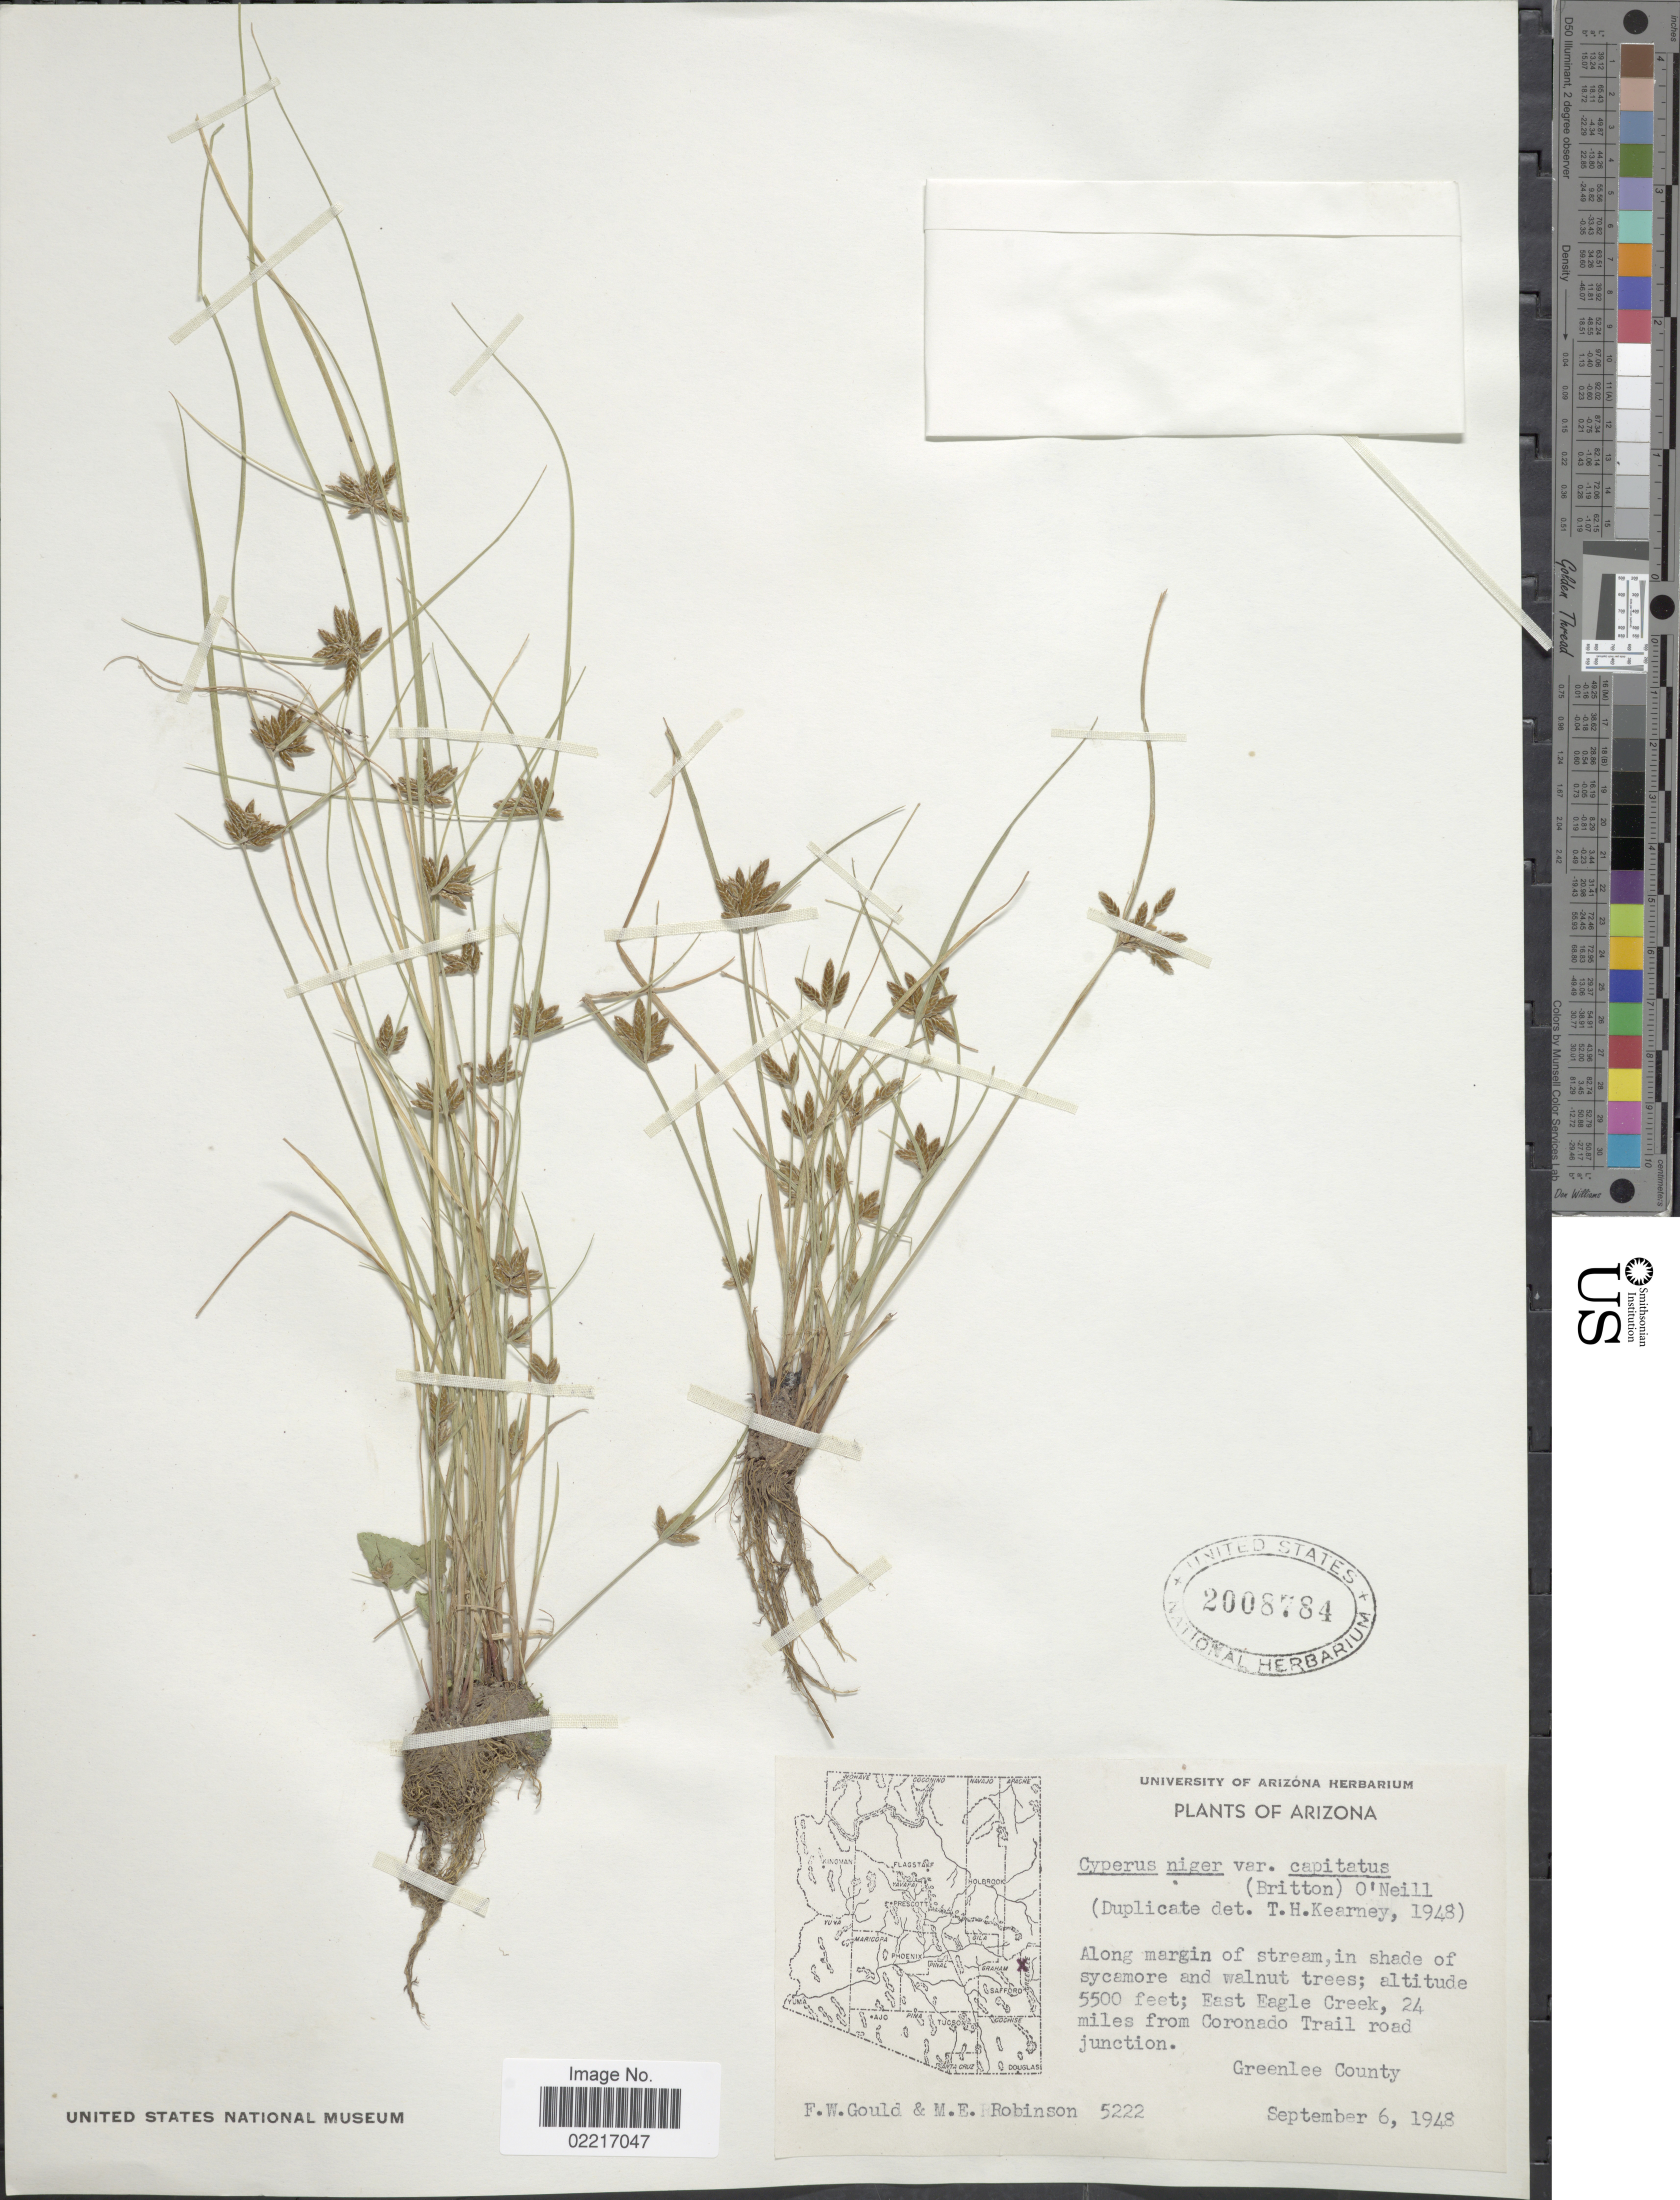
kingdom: Plantae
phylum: Tracheophyta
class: Liliopsida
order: Poales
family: Cyperaceae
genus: Cyperus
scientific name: Cyperus niger var. capitatus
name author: (Britton) O'Neill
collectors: F. W. Gould & M. E. Robinson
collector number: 5222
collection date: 1948-09-06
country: United States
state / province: Arizona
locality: Along margin of stream, East Eagle Creek, 24 miles from Coronado Trail road junction, Greenlee County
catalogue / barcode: US 2008784